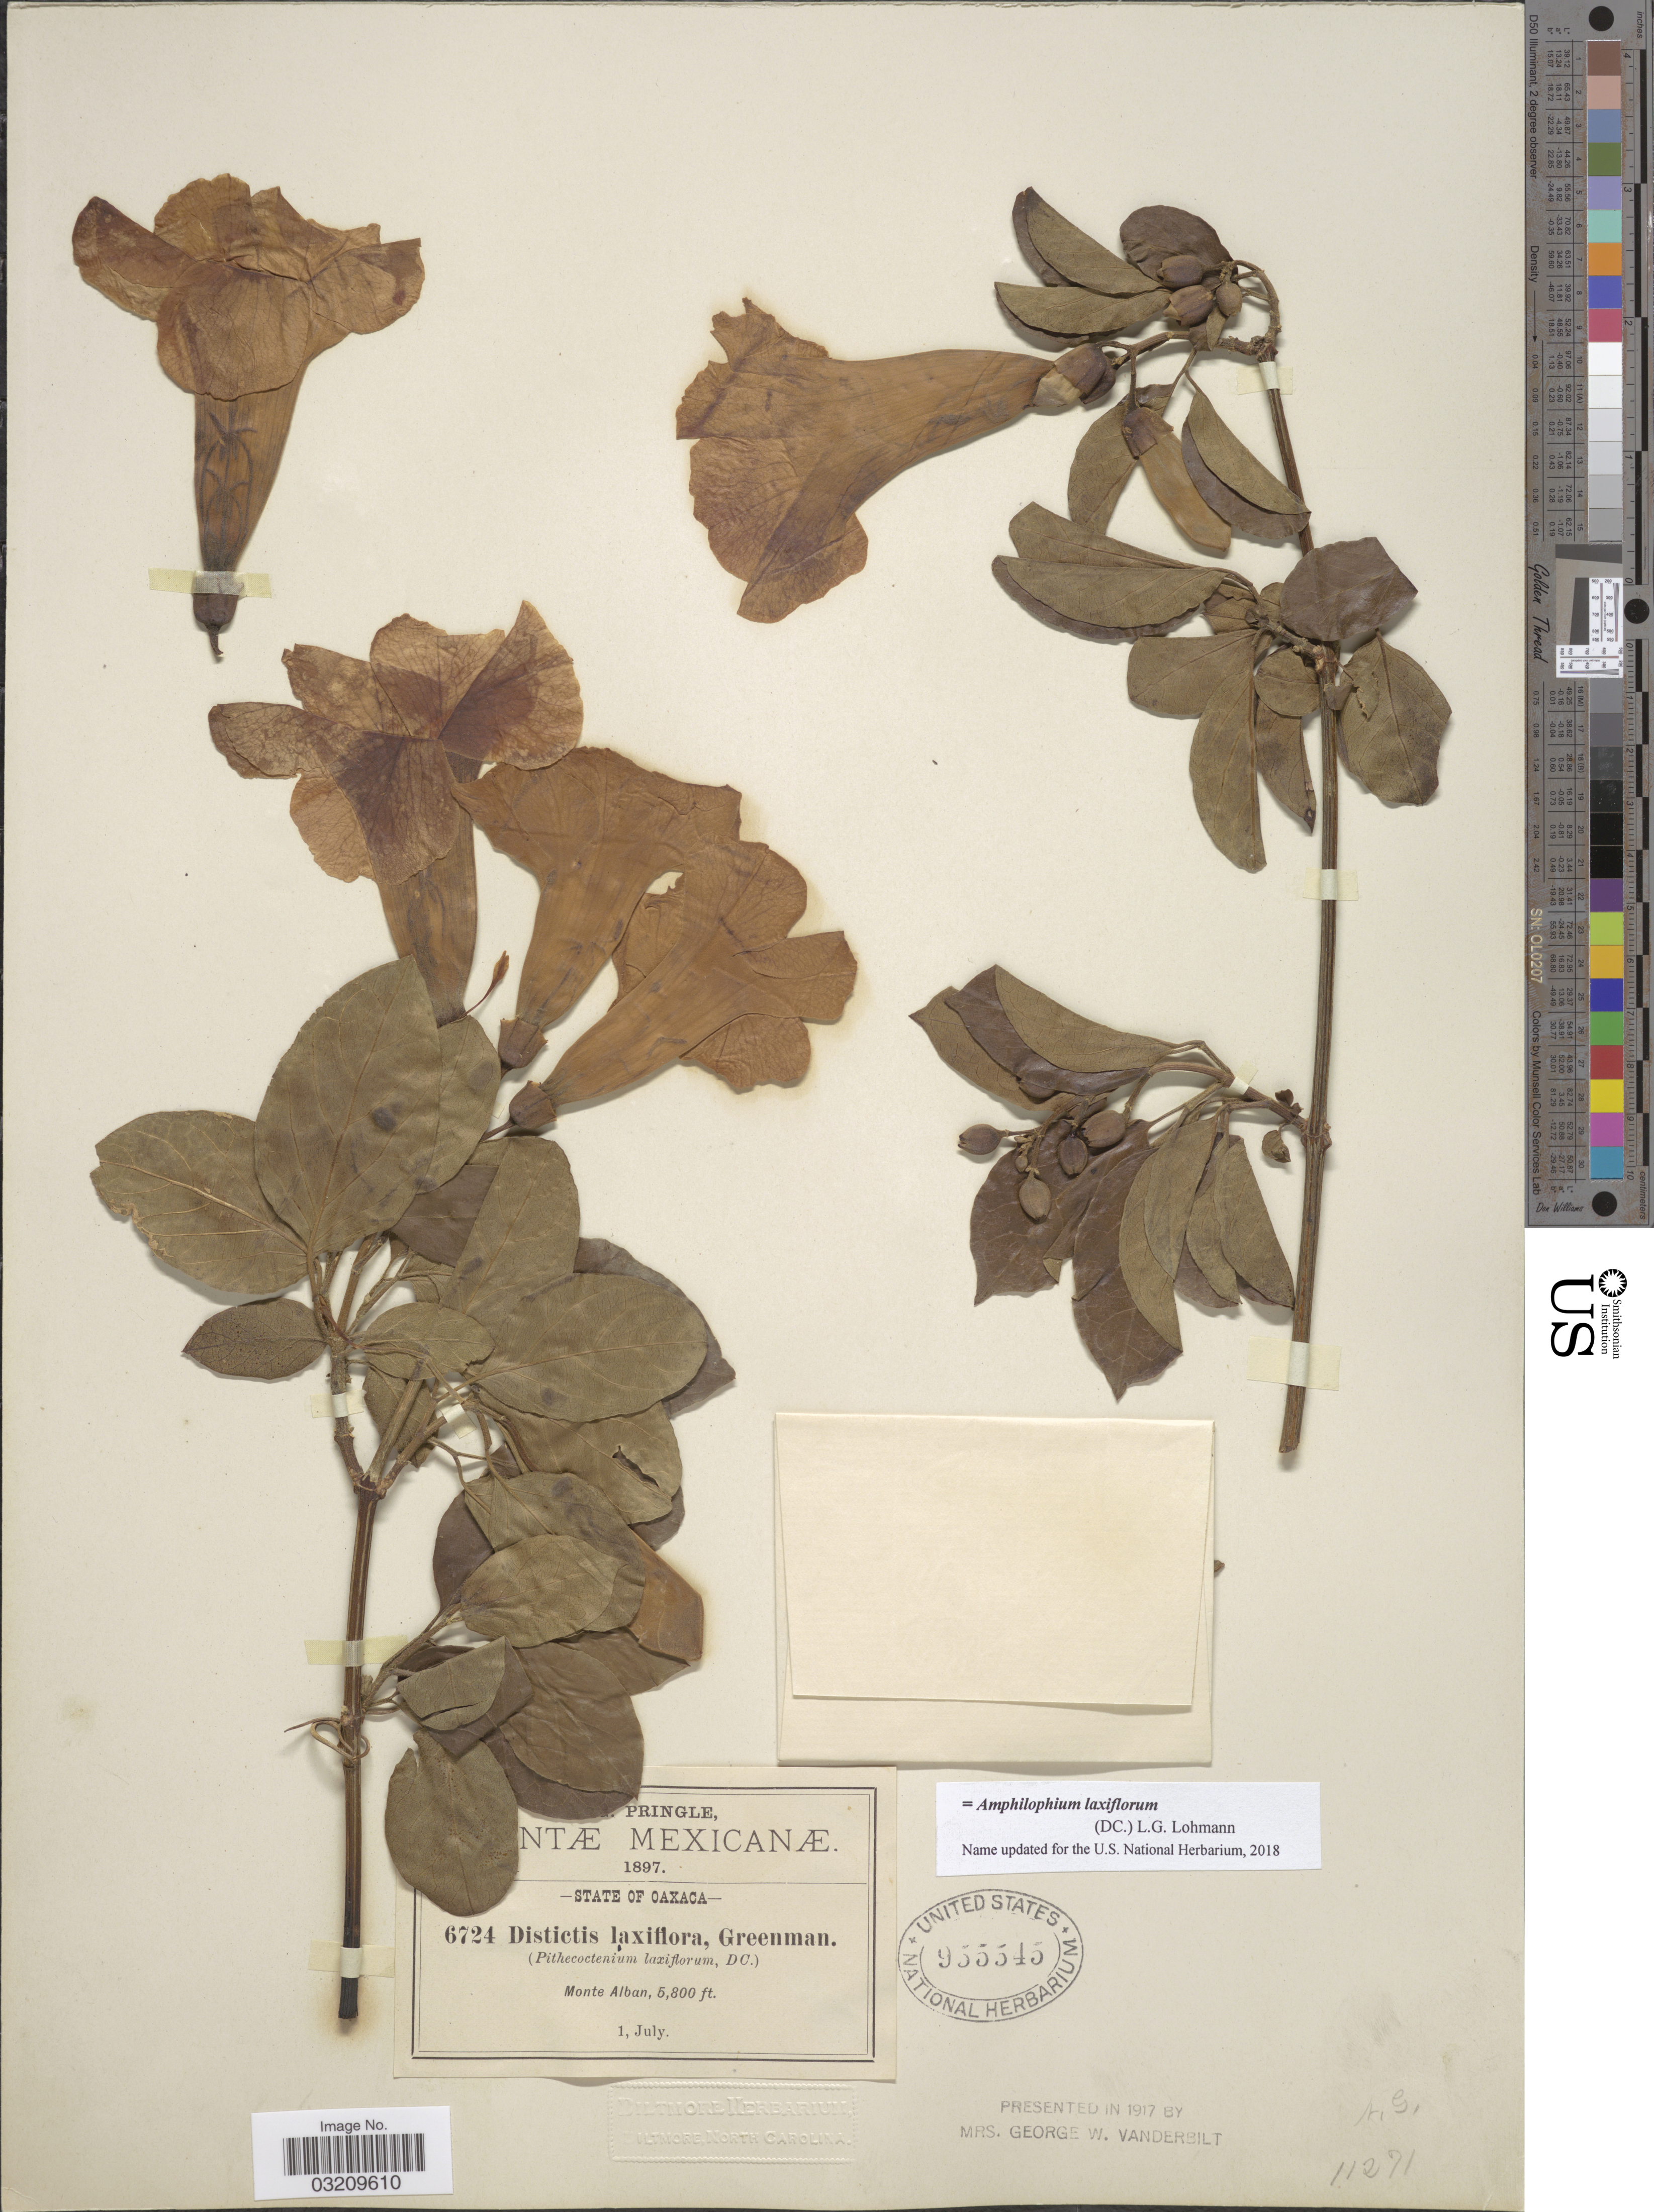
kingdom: Plantae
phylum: Tracheophyta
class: Magnoliopsida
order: Lamiales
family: Bignoniaceae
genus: Amphilophium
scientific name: Amphilophium laxiflorum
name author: (DC.) L.G. Lohmann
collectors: C. G. Pringle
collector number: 6724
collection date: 1897-07-01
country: Mexico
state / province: Oaxaca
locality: Monte Alban.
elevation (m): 1768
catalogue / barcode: US 955545